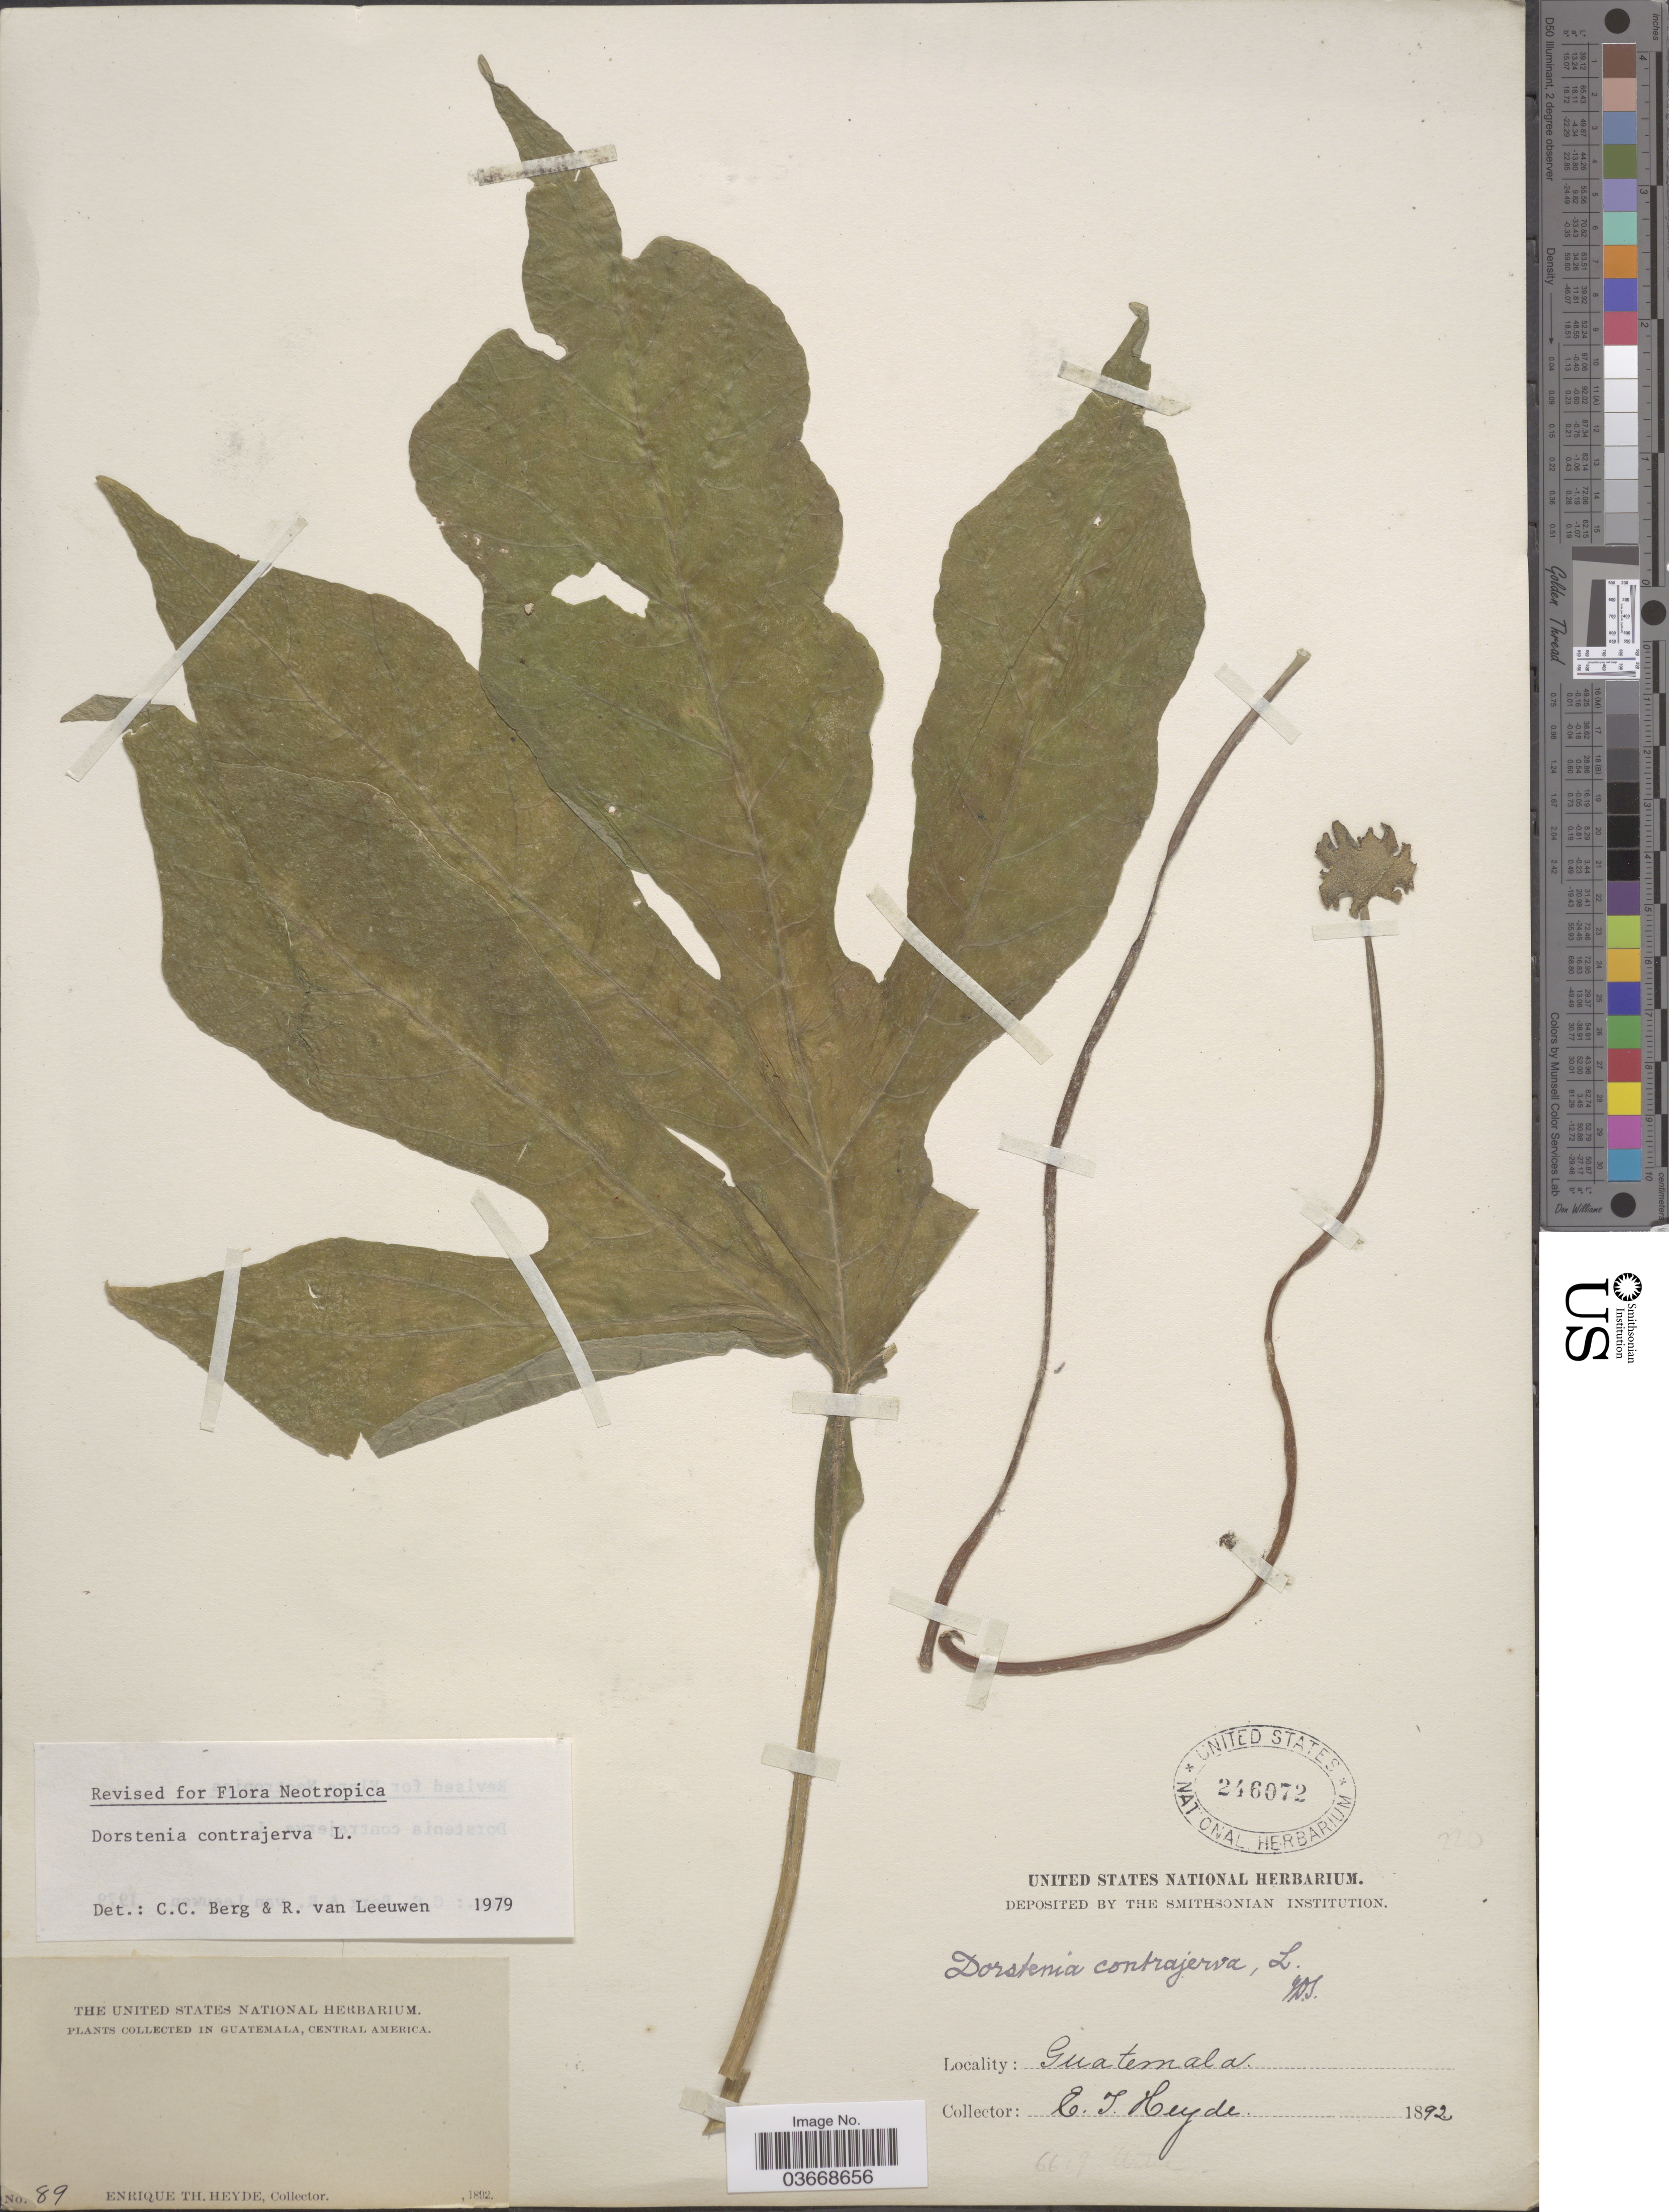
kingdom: Plantae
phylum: Tracheophyta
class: Magnoliopsida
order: Rosales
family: Moraceae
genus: Dorstenia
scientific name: Dorstenia contrajerva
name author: L.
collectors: E. T. Heyde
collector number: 89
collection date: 1892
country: Guatemala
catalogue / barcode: US 246072